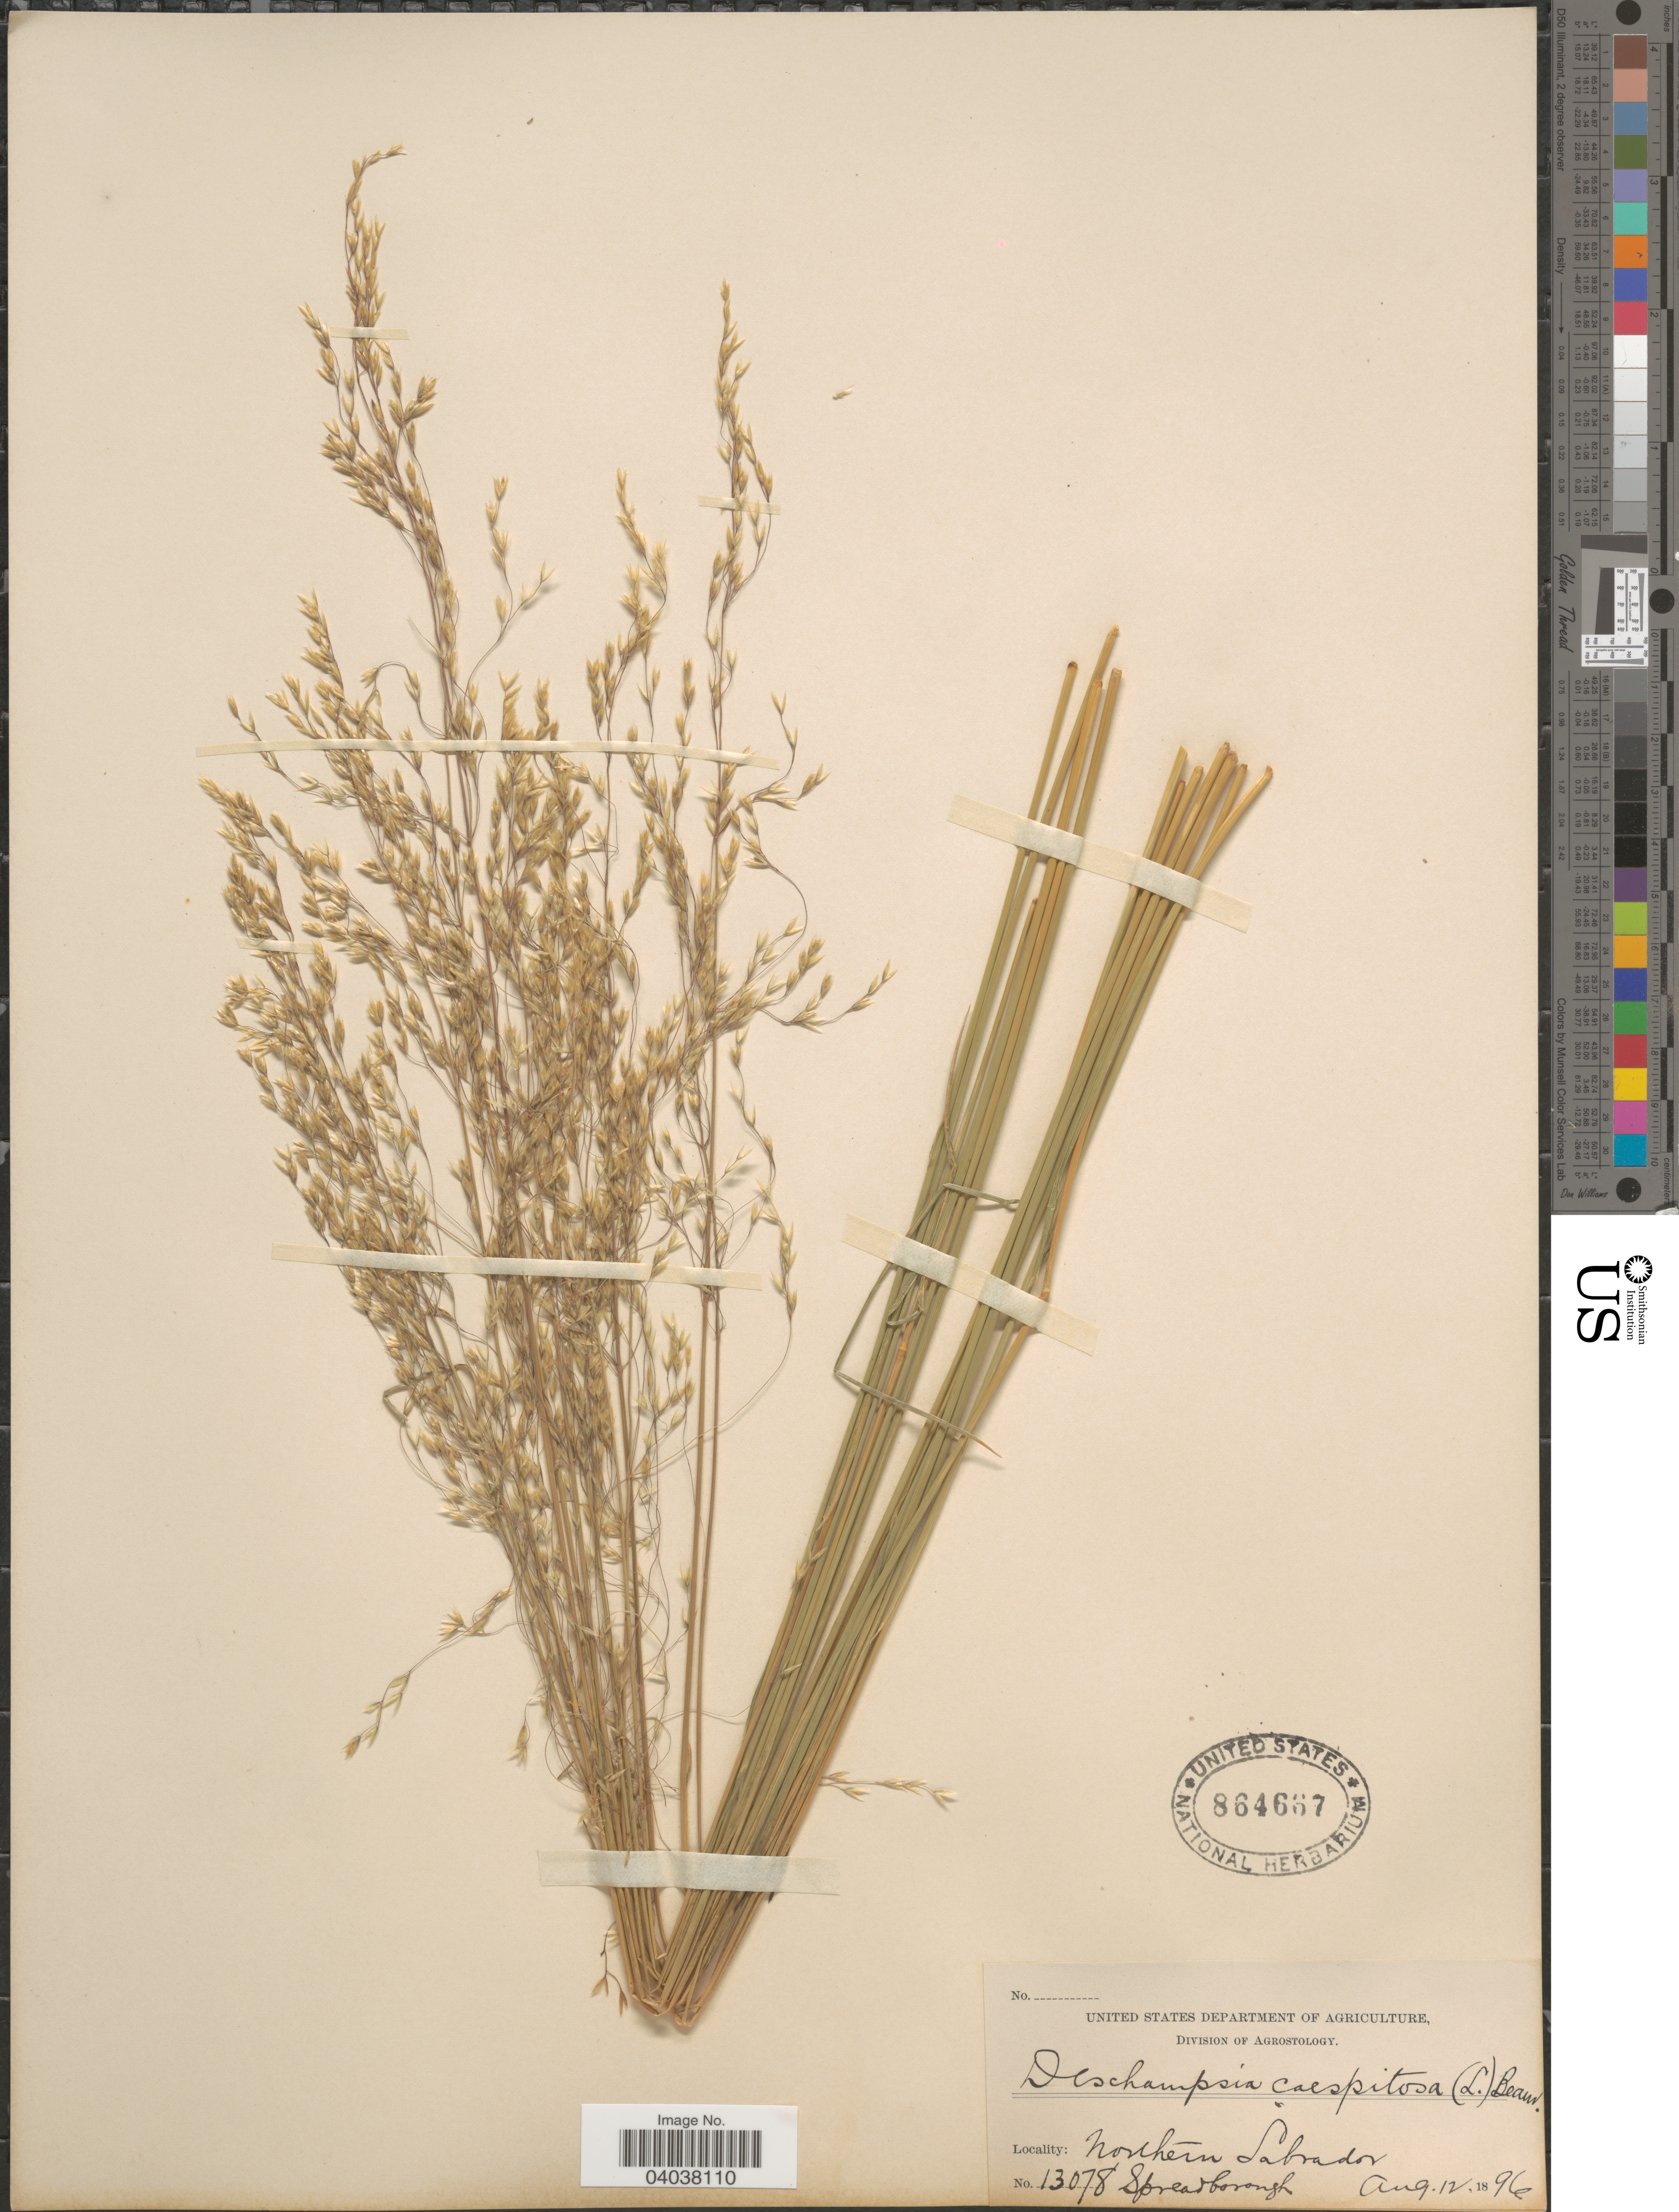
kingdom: Plantae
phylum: Tracheophyta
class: Liliopsida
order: Poales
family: Poaceae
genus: Deschampsia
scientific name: Deschampsia cespitosa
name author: (L.) P. Beauv.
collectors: Spreadborough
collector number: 13078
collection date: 1896-08-12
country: Canada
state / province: Newfoundland and Labrador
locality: Northern Labrador.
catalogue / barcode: US 864667